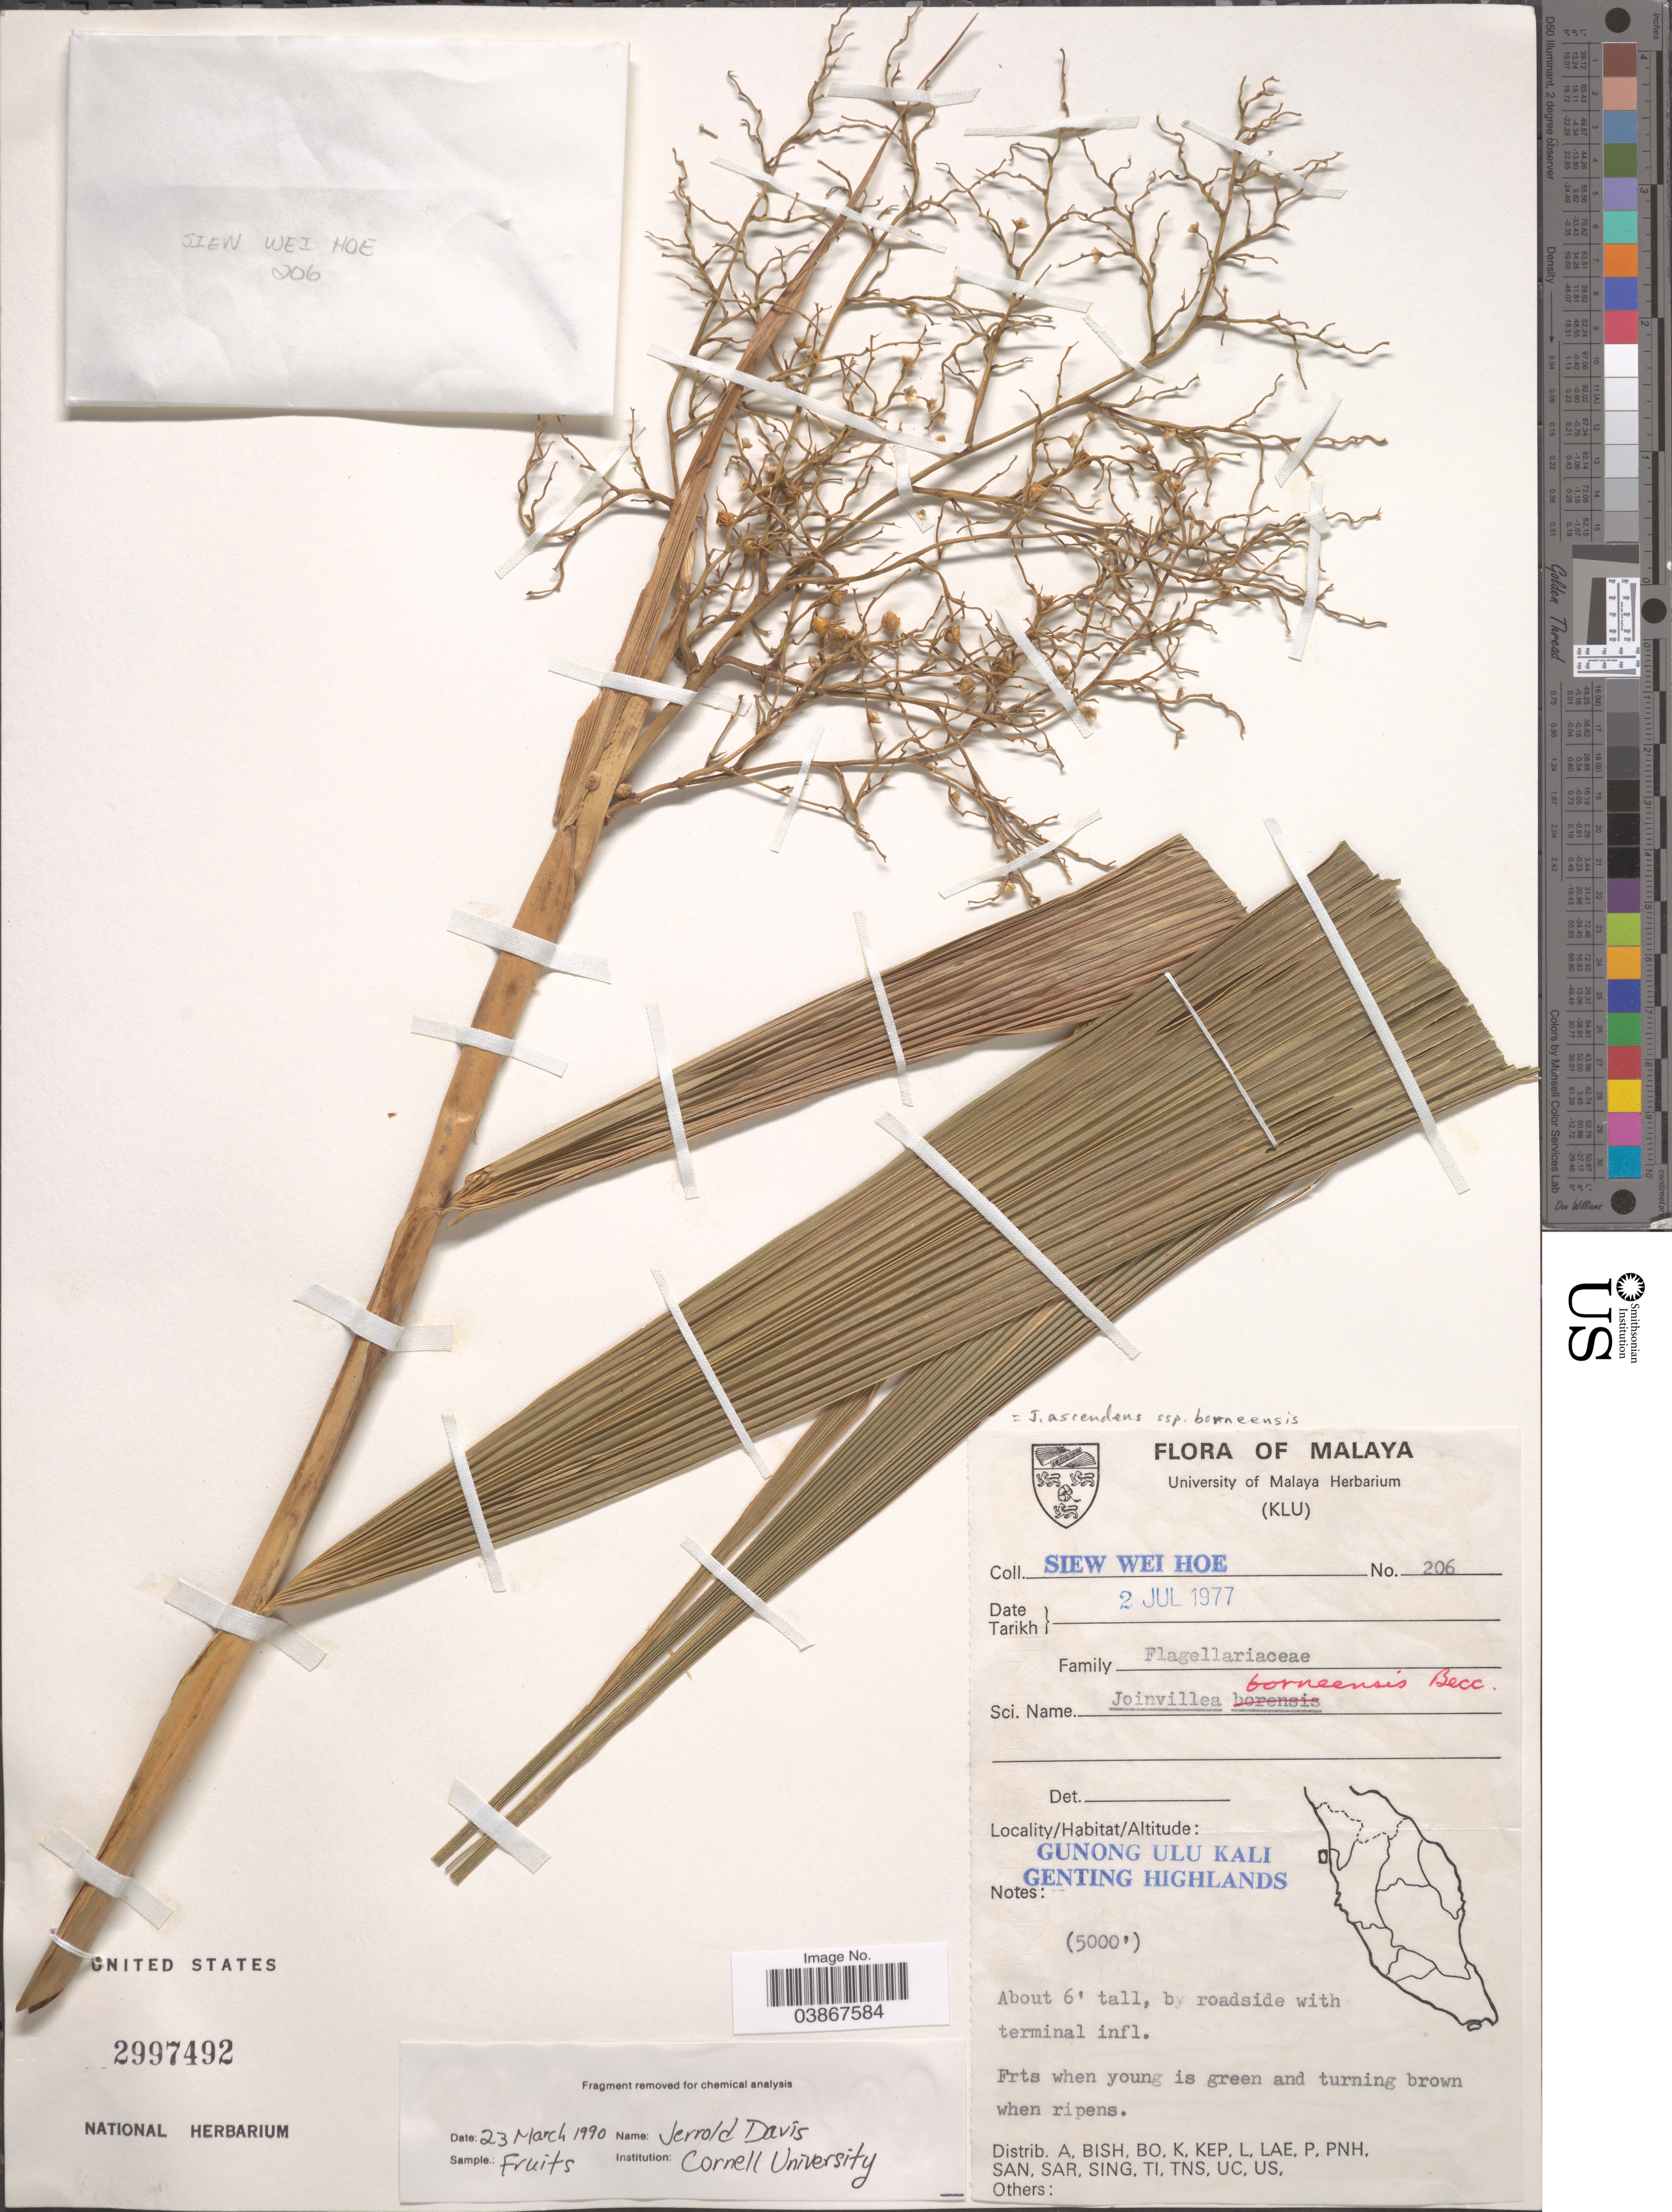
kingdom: Plantae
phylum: Tracheophyta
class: Liliopsida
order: Poales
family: Joinvilleaceae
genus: Joinvillea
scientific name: Joinvillea borneensis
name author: Becc.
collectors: W. H. Siew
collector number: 206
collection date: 1977-07-02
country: Malaysia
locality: Malaya. Gunong Ulu Kali. Genting Highlands.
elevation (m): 1524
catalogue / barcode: US 2997492